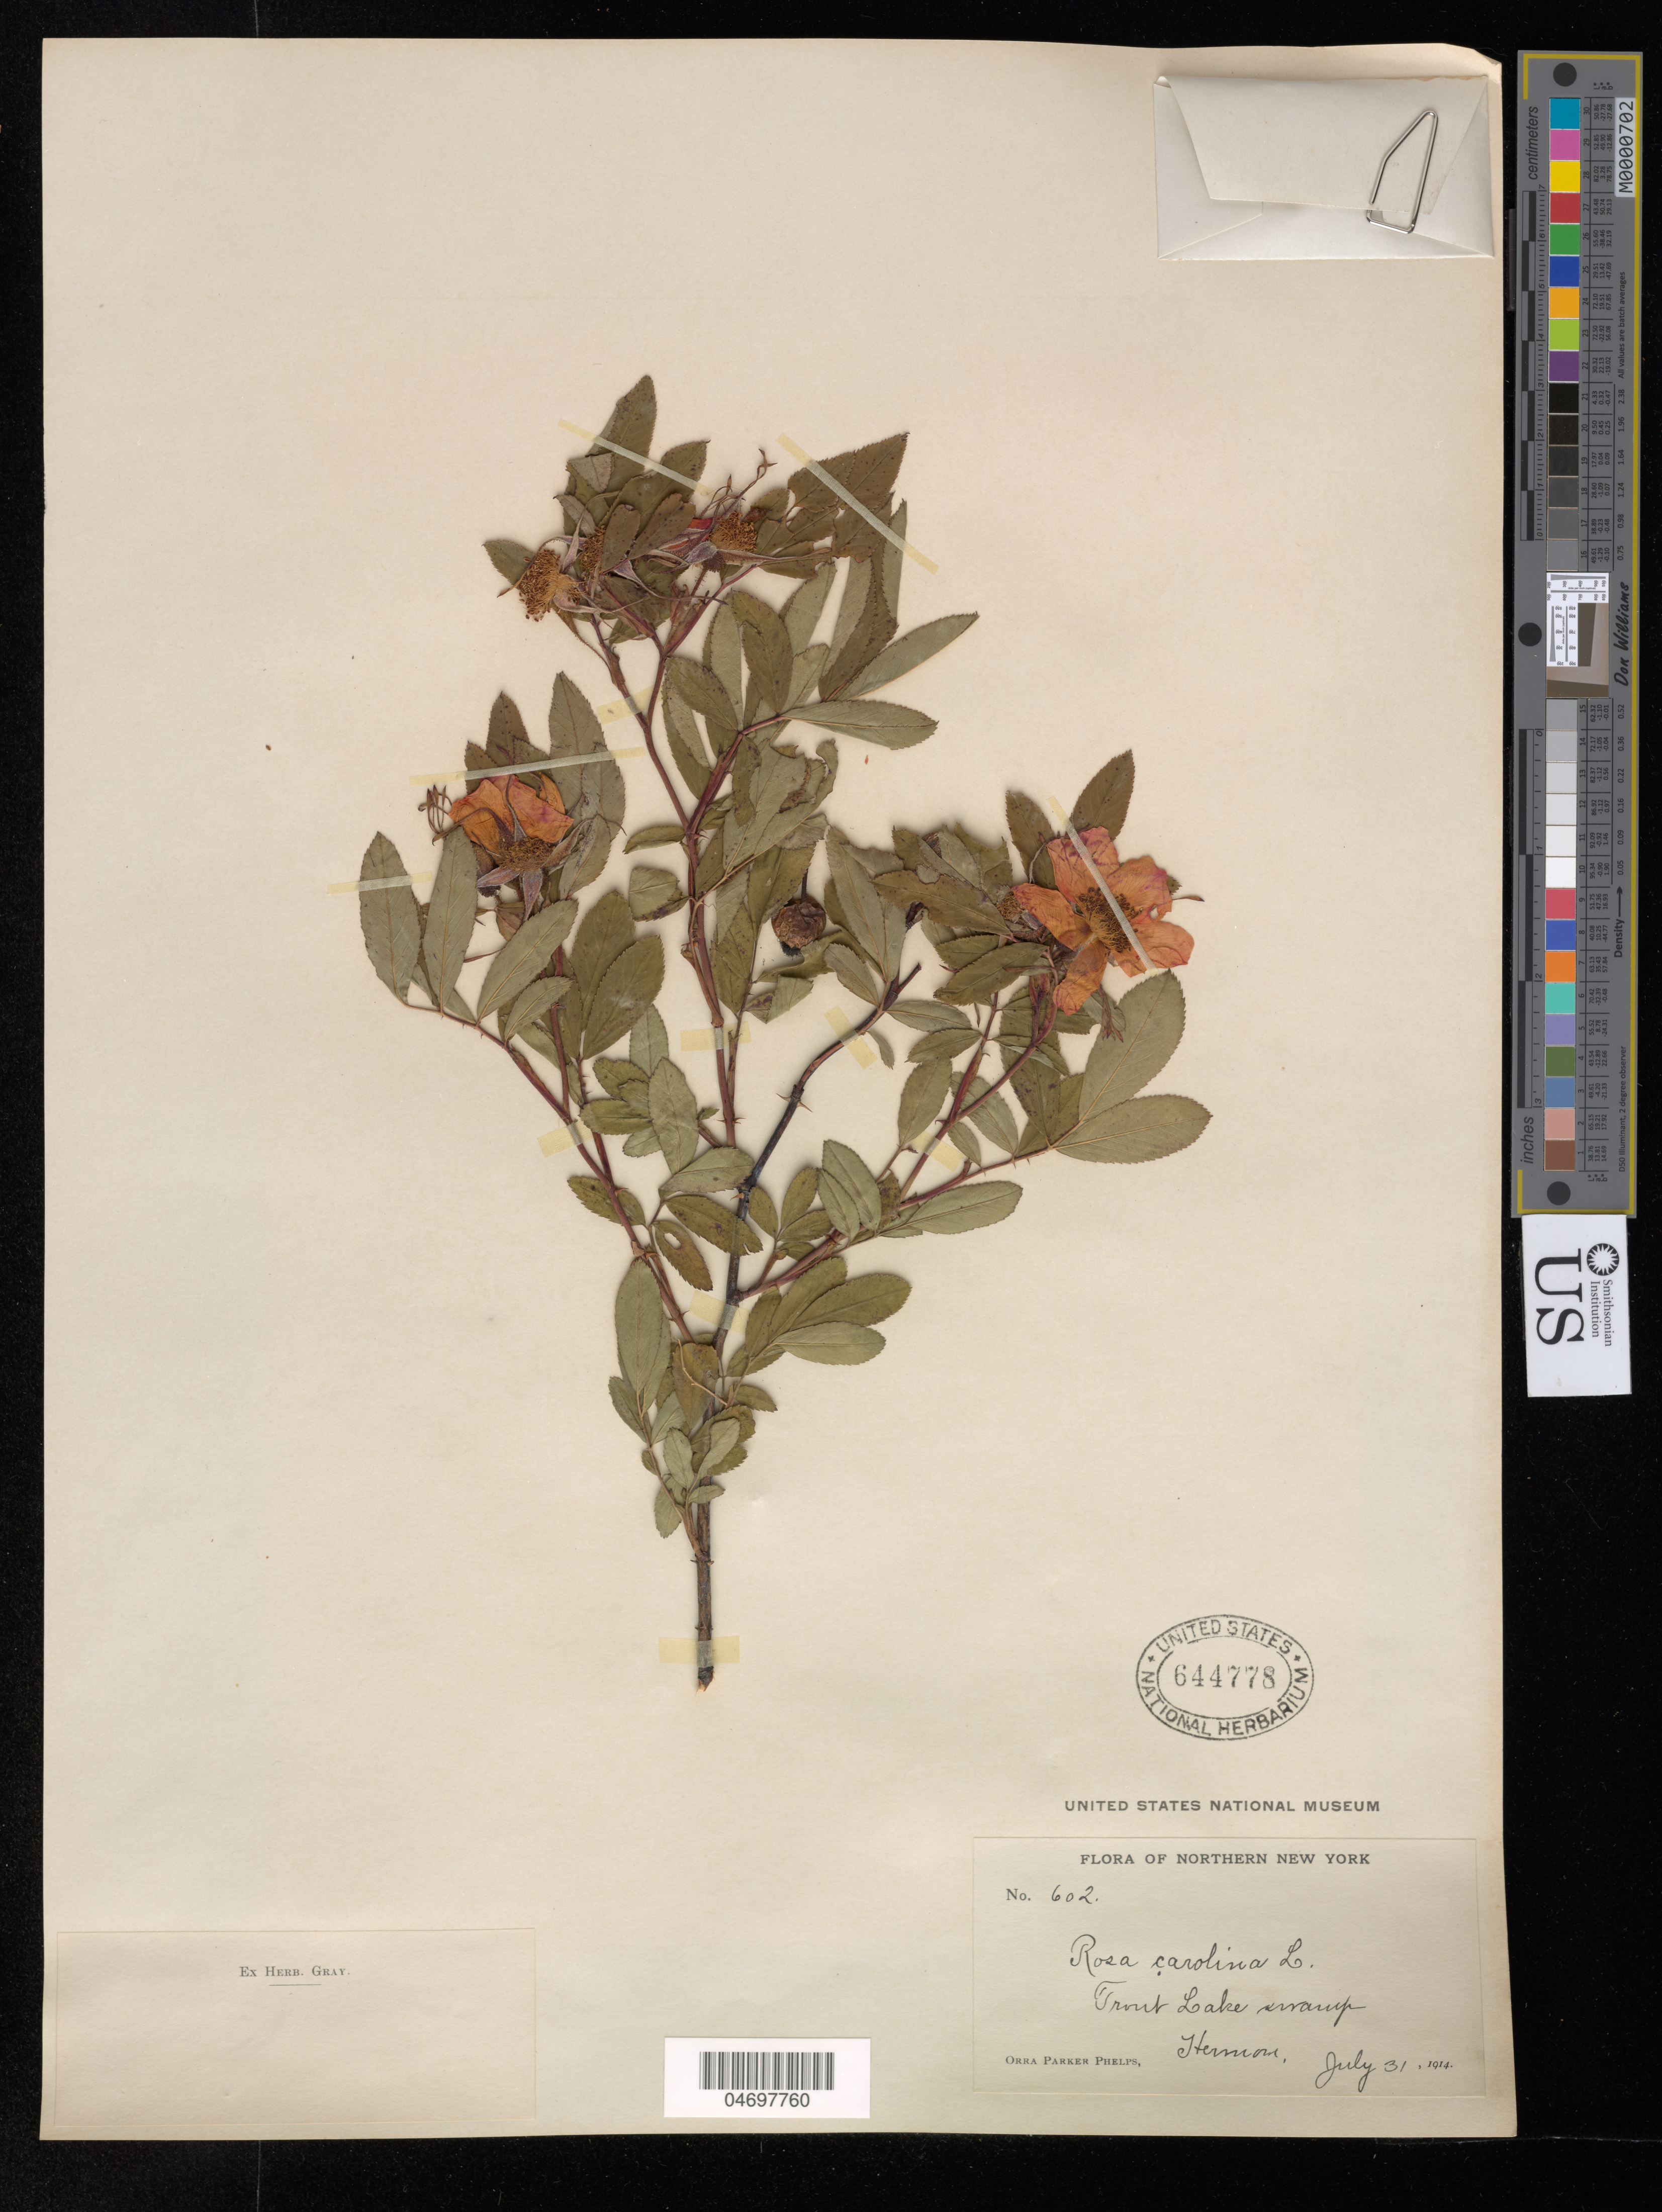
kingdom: Plantae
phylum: Tracheophyta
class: Magnoliopsida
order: Rosales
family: Rosaceae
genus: Rosa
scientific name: Rosa carolina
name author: L.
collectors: O. P. Phelps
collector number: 602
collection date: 1914-07-31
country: United States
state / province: New York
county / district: Warren Co.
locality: Trout Lake swamp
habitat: swamp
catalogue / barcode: US 644778